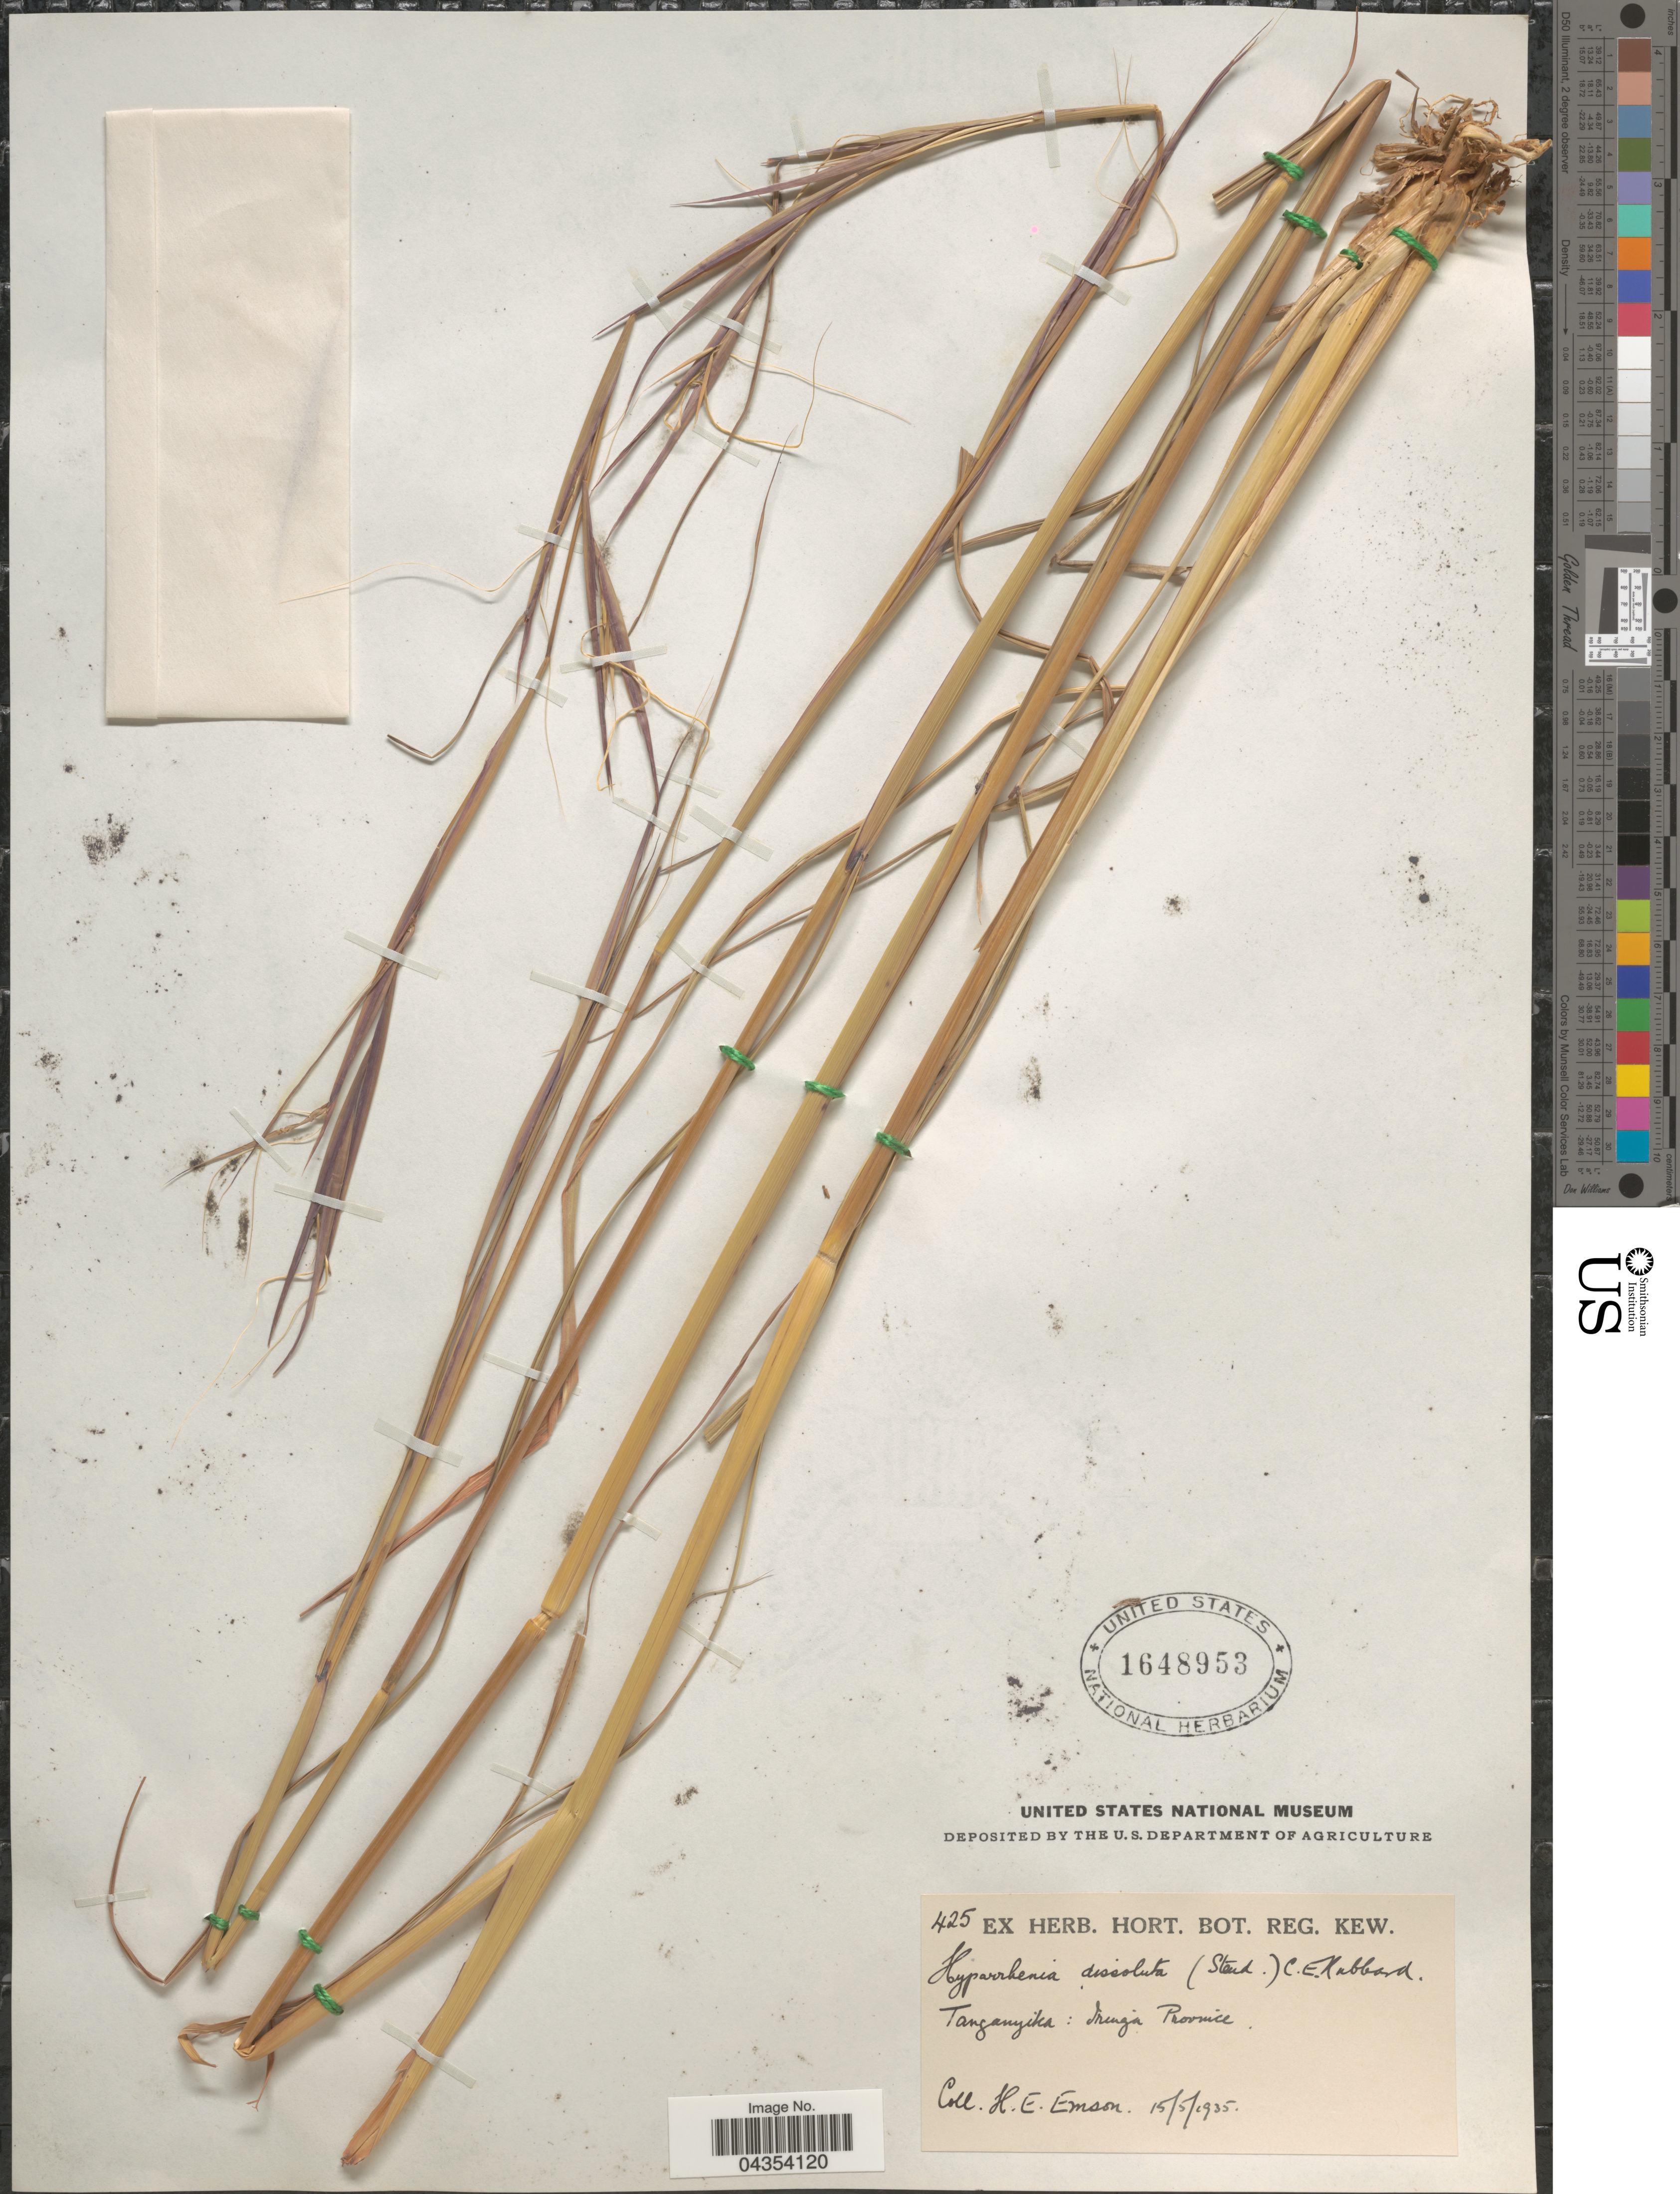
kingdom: Plantae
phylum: Tracheophyta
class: Liliopsida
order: Poales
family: Poaceae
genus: Hyperthelia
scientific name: Hyperthelia dissoluta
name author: (Nees ex Steud.) Clayton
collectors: H. Emson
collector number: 425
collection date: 1935-05-15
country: Tanzania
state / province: Iringa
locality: Tanganyika: Iringa Province.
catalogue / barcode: US 1648953